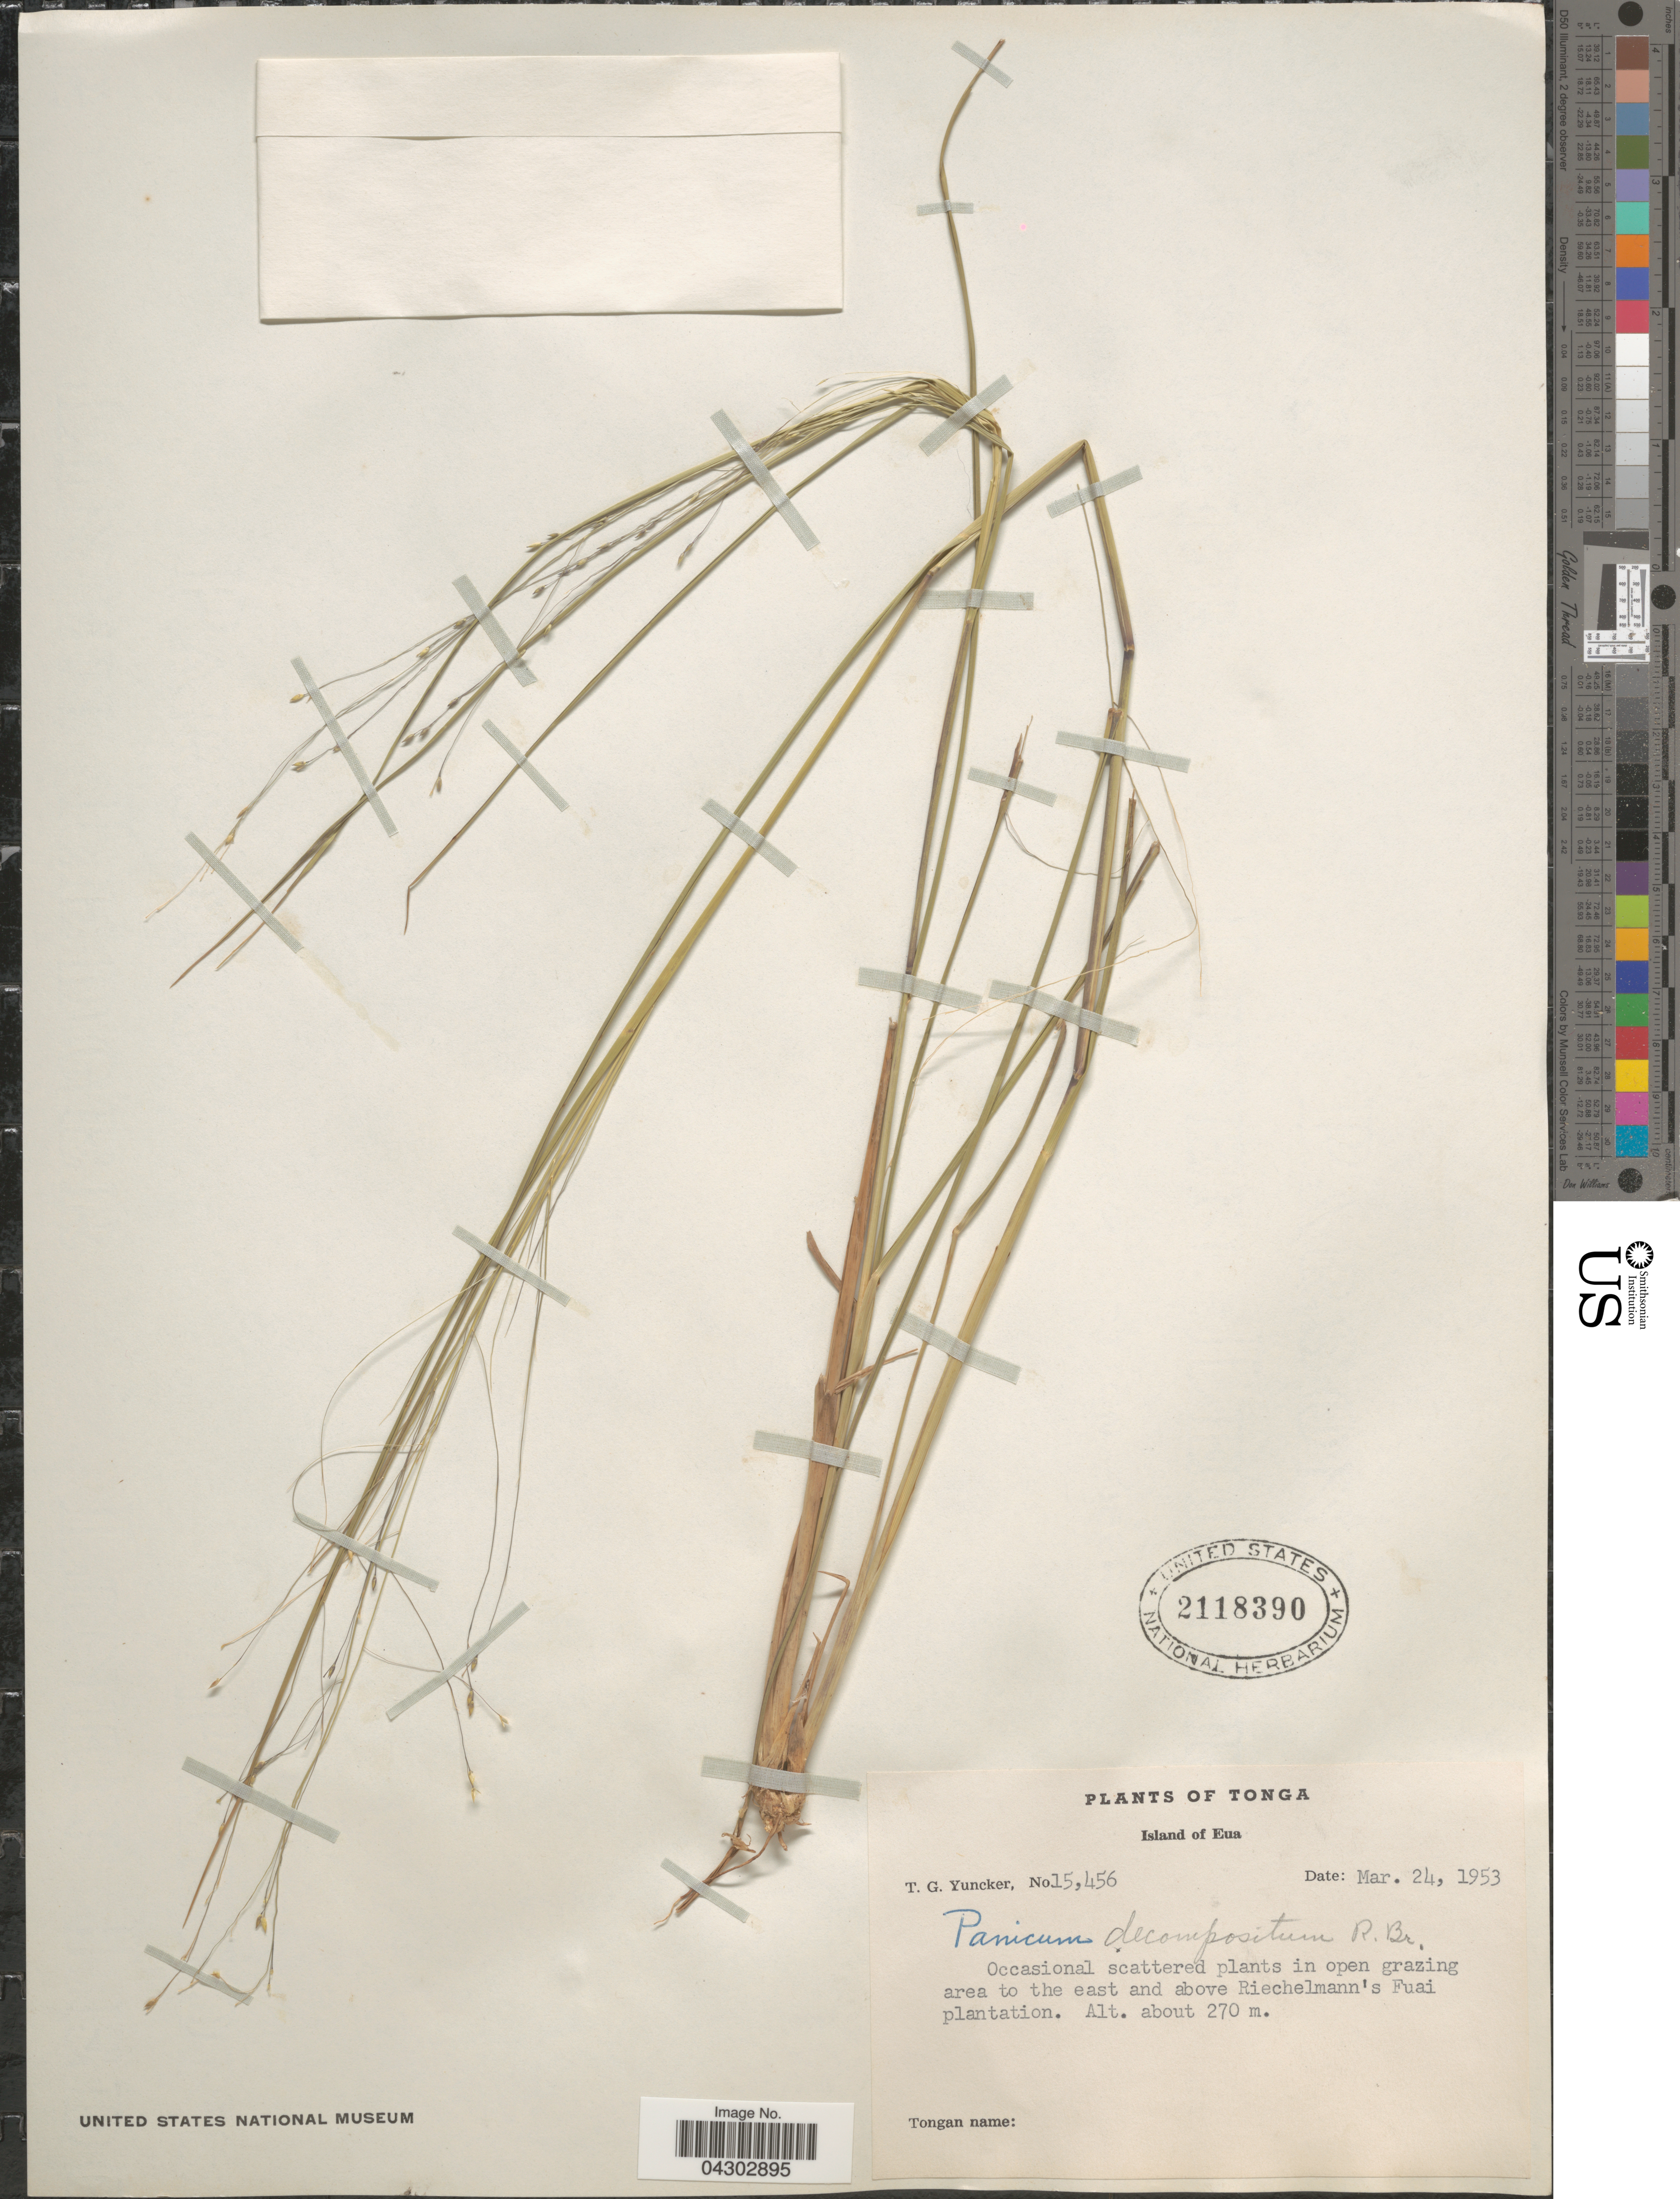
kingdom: Plantae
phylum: Tracheophyta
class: Liliopsida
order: Poales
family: Poaceae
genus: Panicum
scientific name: Panicum decompositum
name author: R. Br.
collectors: T. G. Yuncker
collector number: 15456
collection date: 1953-03-24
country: Tonga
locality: Island of Eua. Occasional scattered plants in open grazing area to the east and above Richelmann's Fuai plantation.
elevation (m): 270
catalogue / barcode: US 2118390